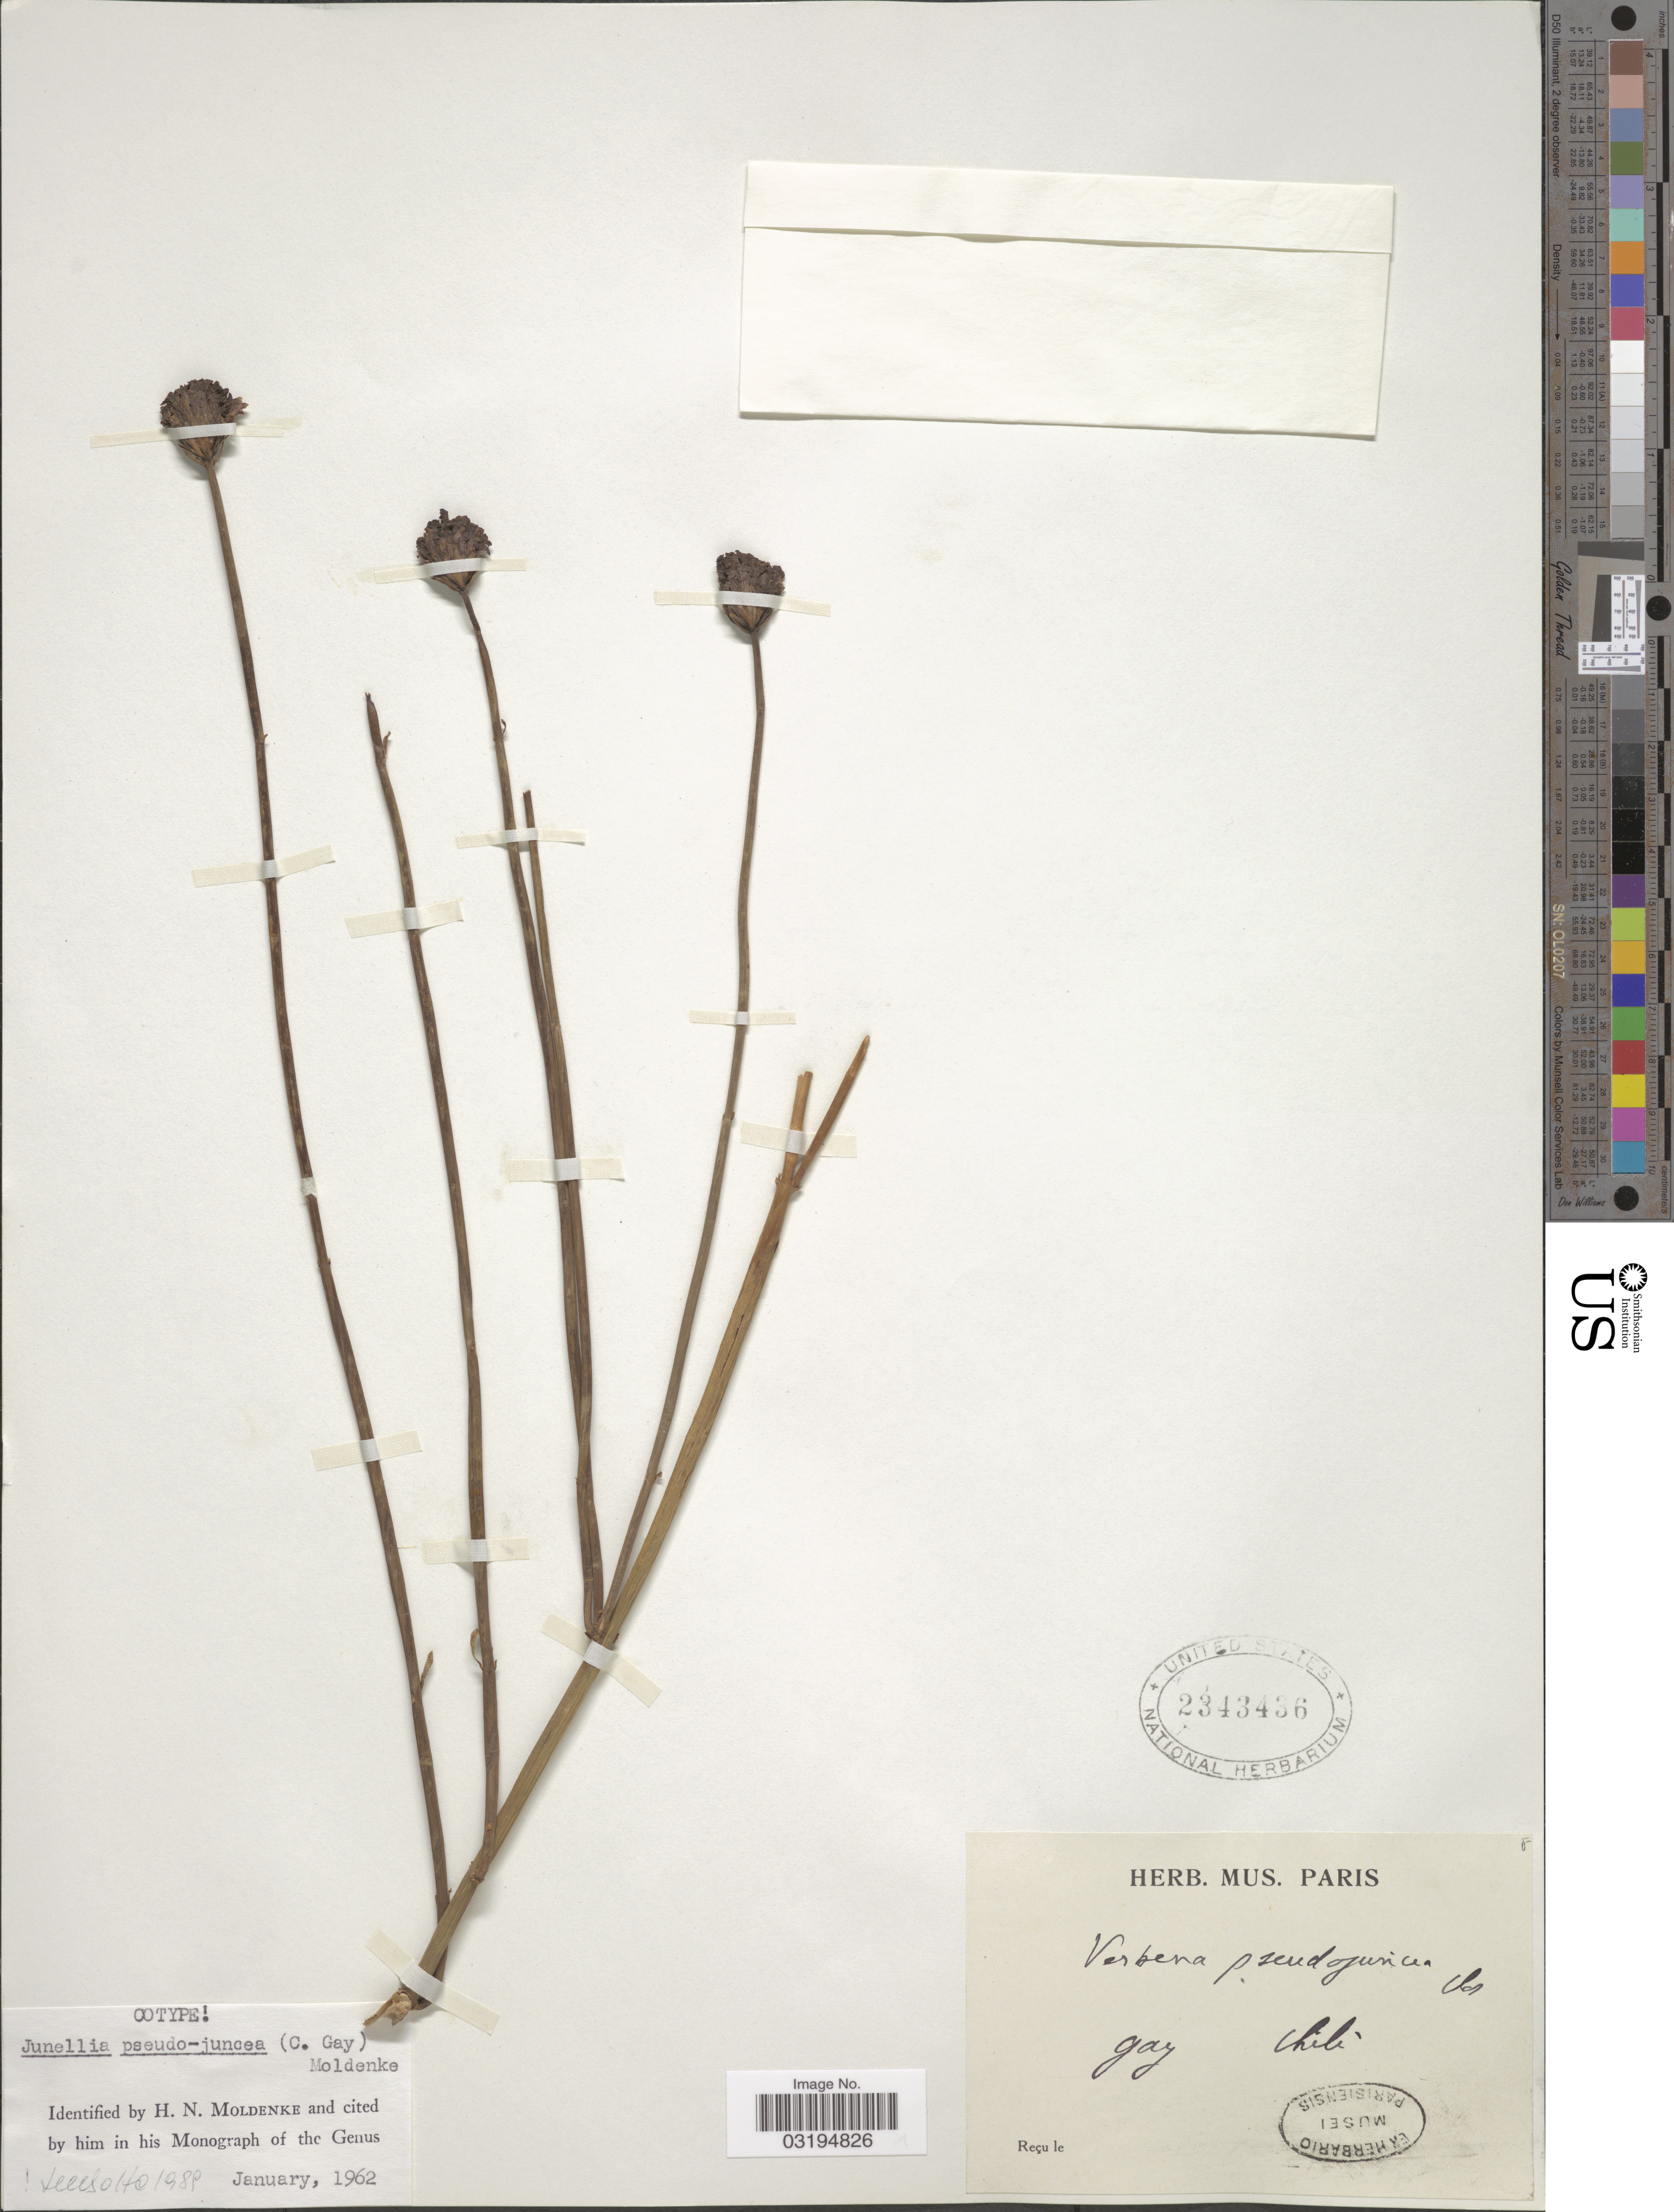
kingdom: Plantae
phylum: Tracheophyta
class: Magnoliopsida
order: Lamiales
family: Verbenaceae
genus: Junellia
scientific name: Junellia pseudojuncea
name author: Moldenke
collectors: -- Gay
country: Chile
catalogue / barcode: US 2343436